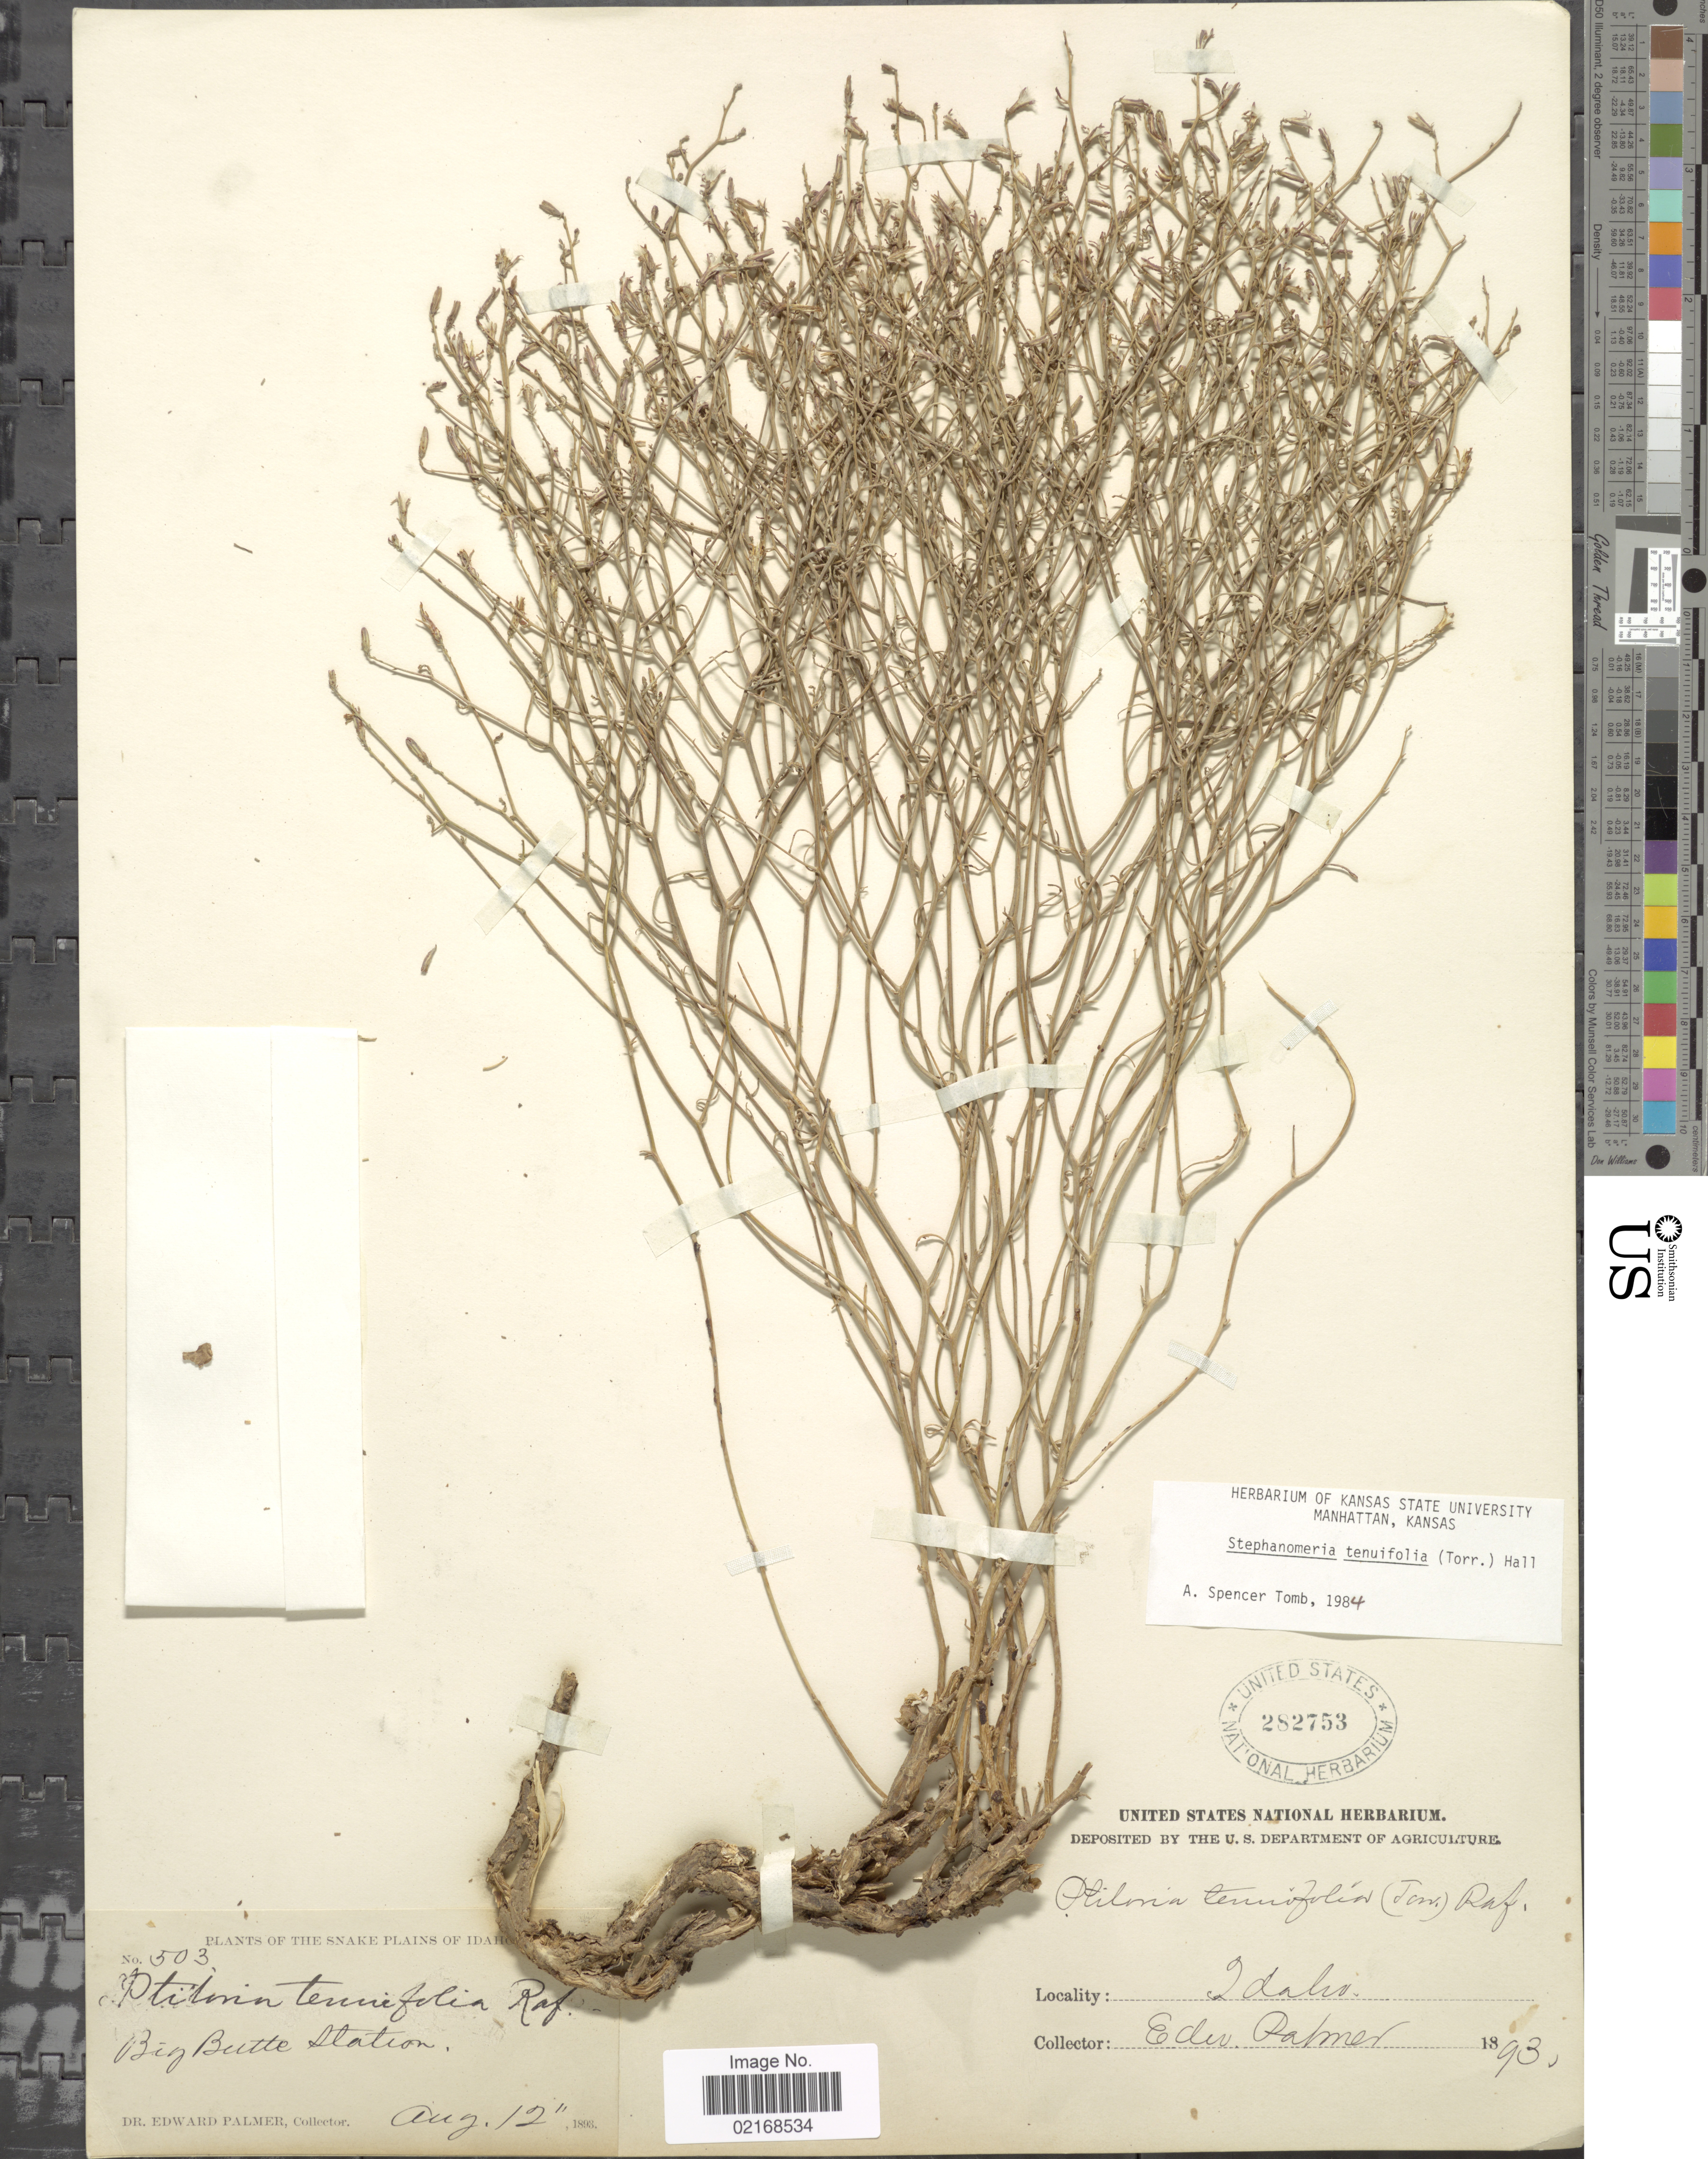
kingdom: Plantae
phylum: Tracheophyta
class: Magnoliopsida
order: Asterales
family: Asteraceae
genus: Stephanomeria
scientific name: Stephanomeria tenuifolia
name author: (Torr.) H.M. Hall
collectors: E. Palmer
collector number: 503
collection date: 1893-08-12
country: United States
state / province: Idaho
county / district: Butte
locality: Big Butte Station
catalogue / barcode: US 282753